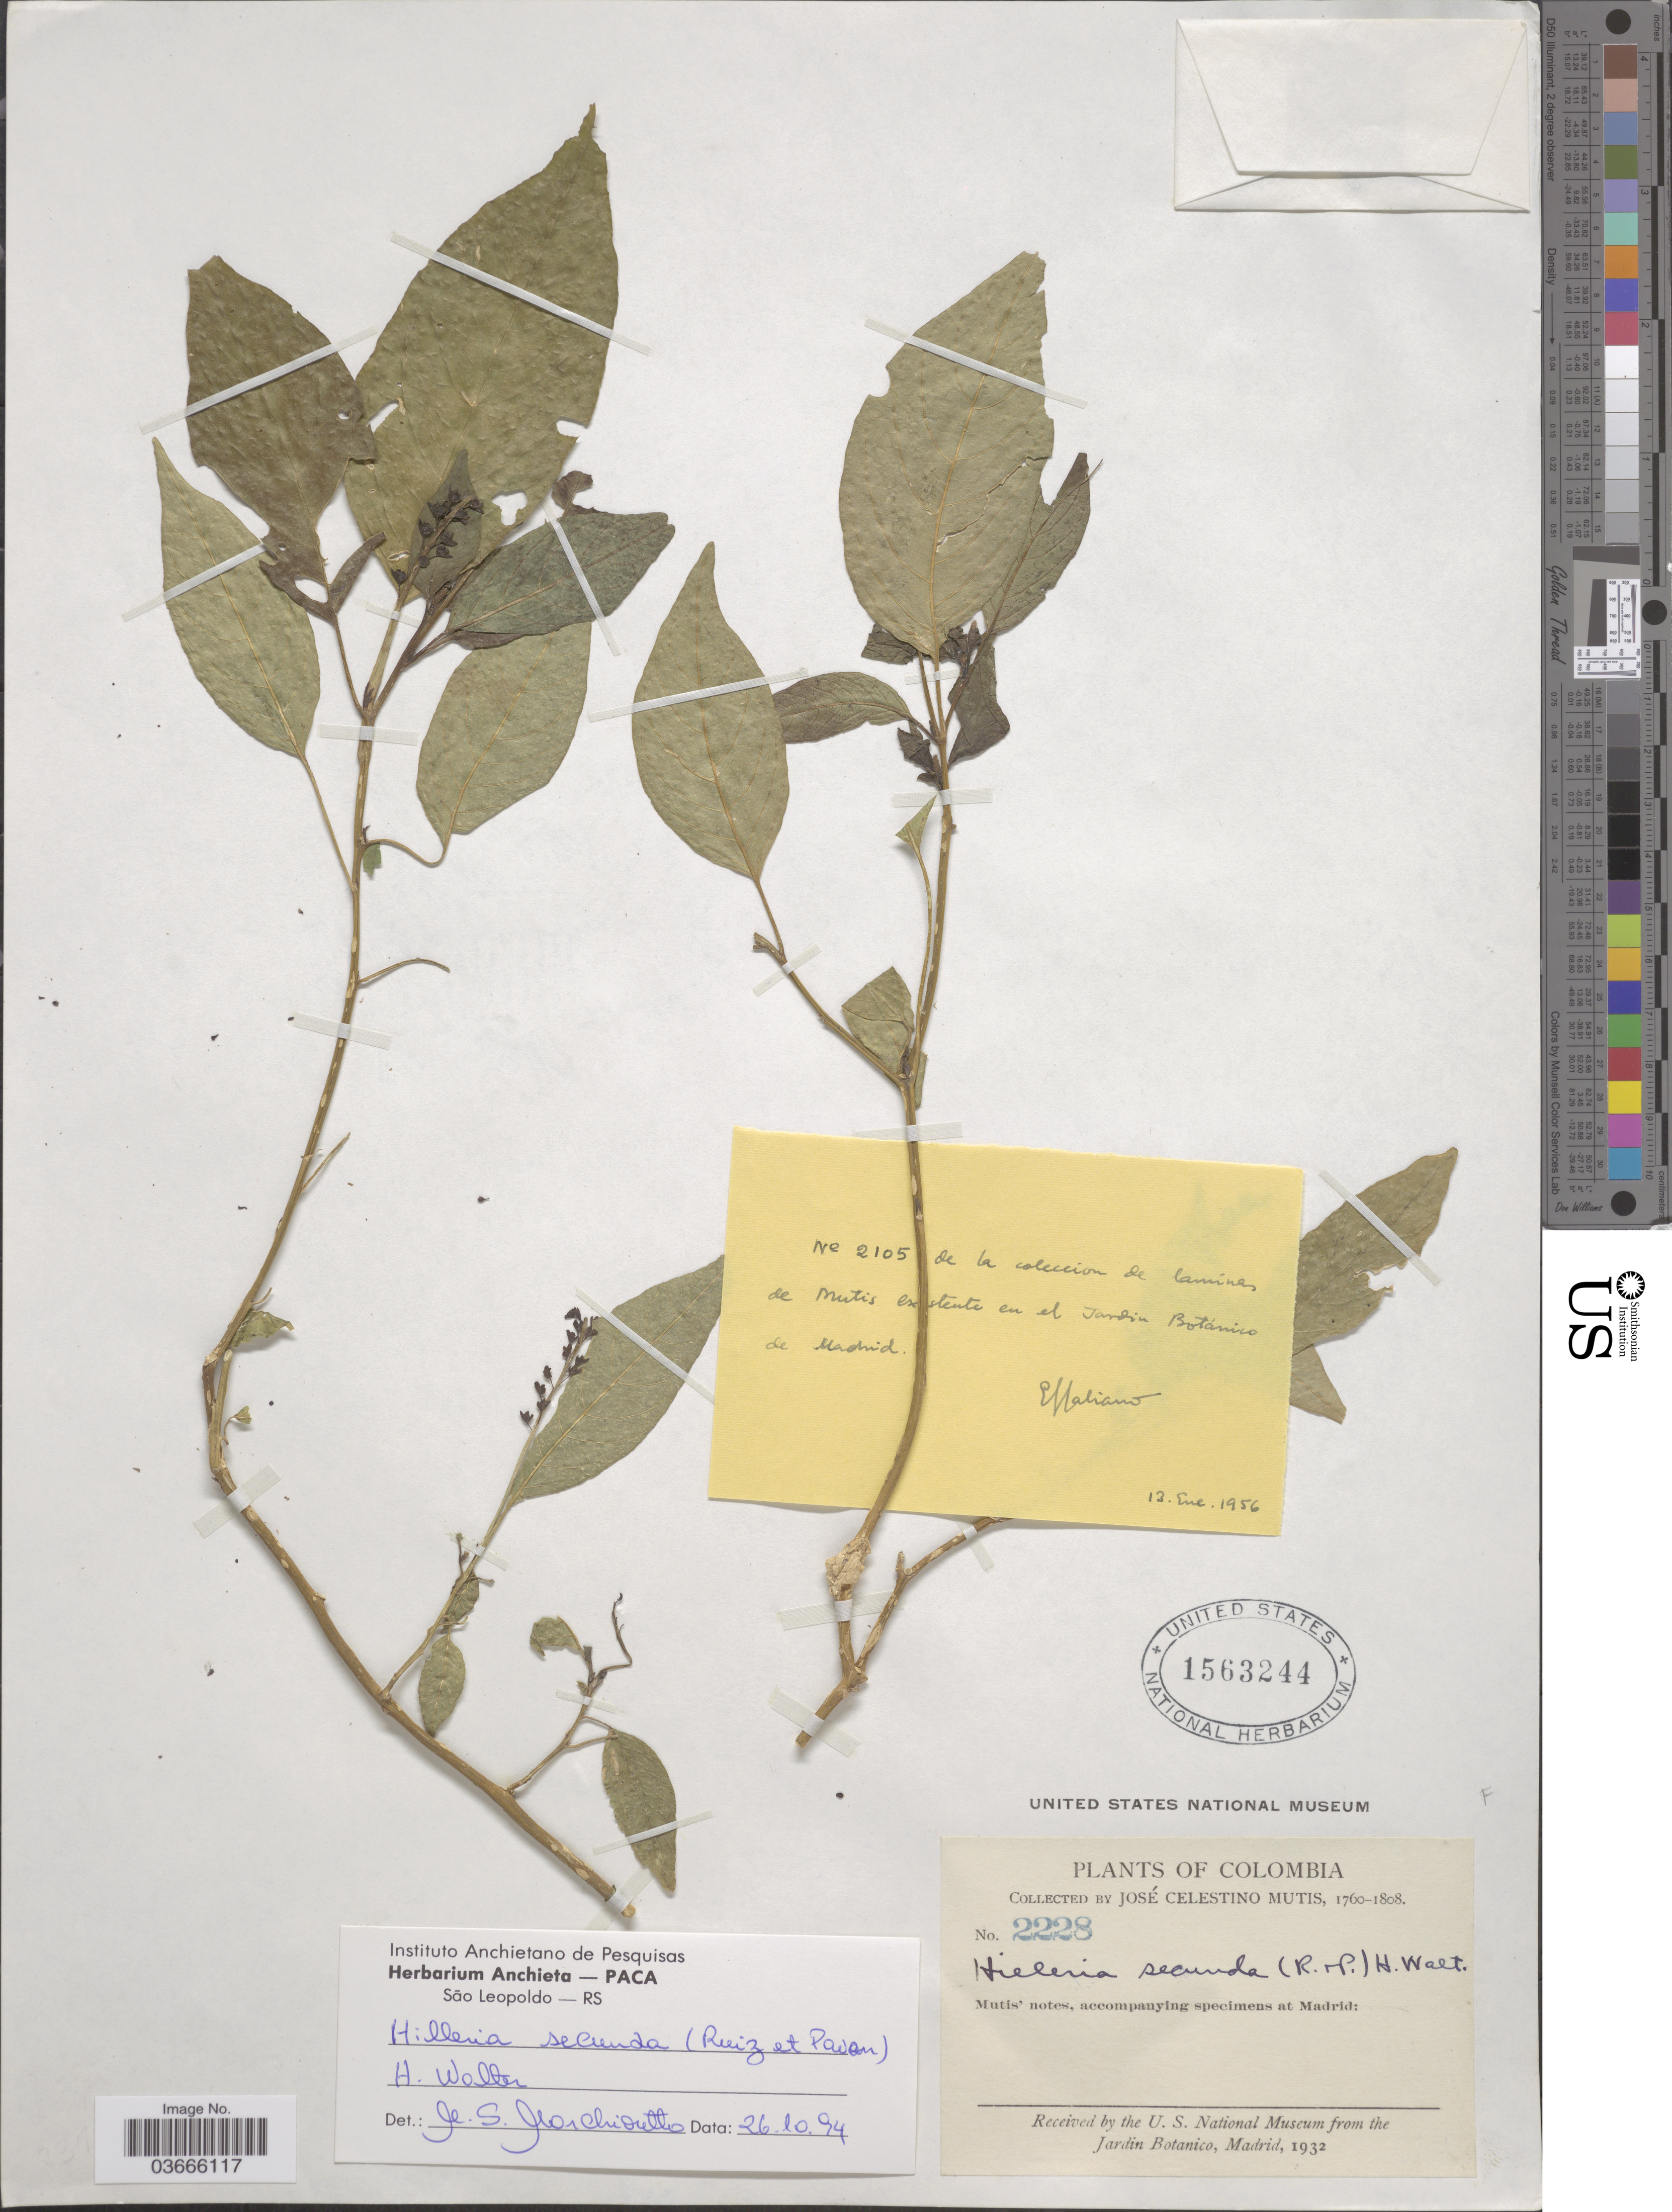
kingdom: Plantae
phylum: Tracheophyta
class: Magnoliopsida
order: Caryophyllales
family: Phytolaccaceae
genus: Hilleria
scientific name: Hilleria secunda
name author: (Ruiz & Pav.) H. Walter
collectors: J. C. B. Mutis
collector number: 2228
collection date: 1760/1808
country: Colombia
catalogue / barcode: US 1563244